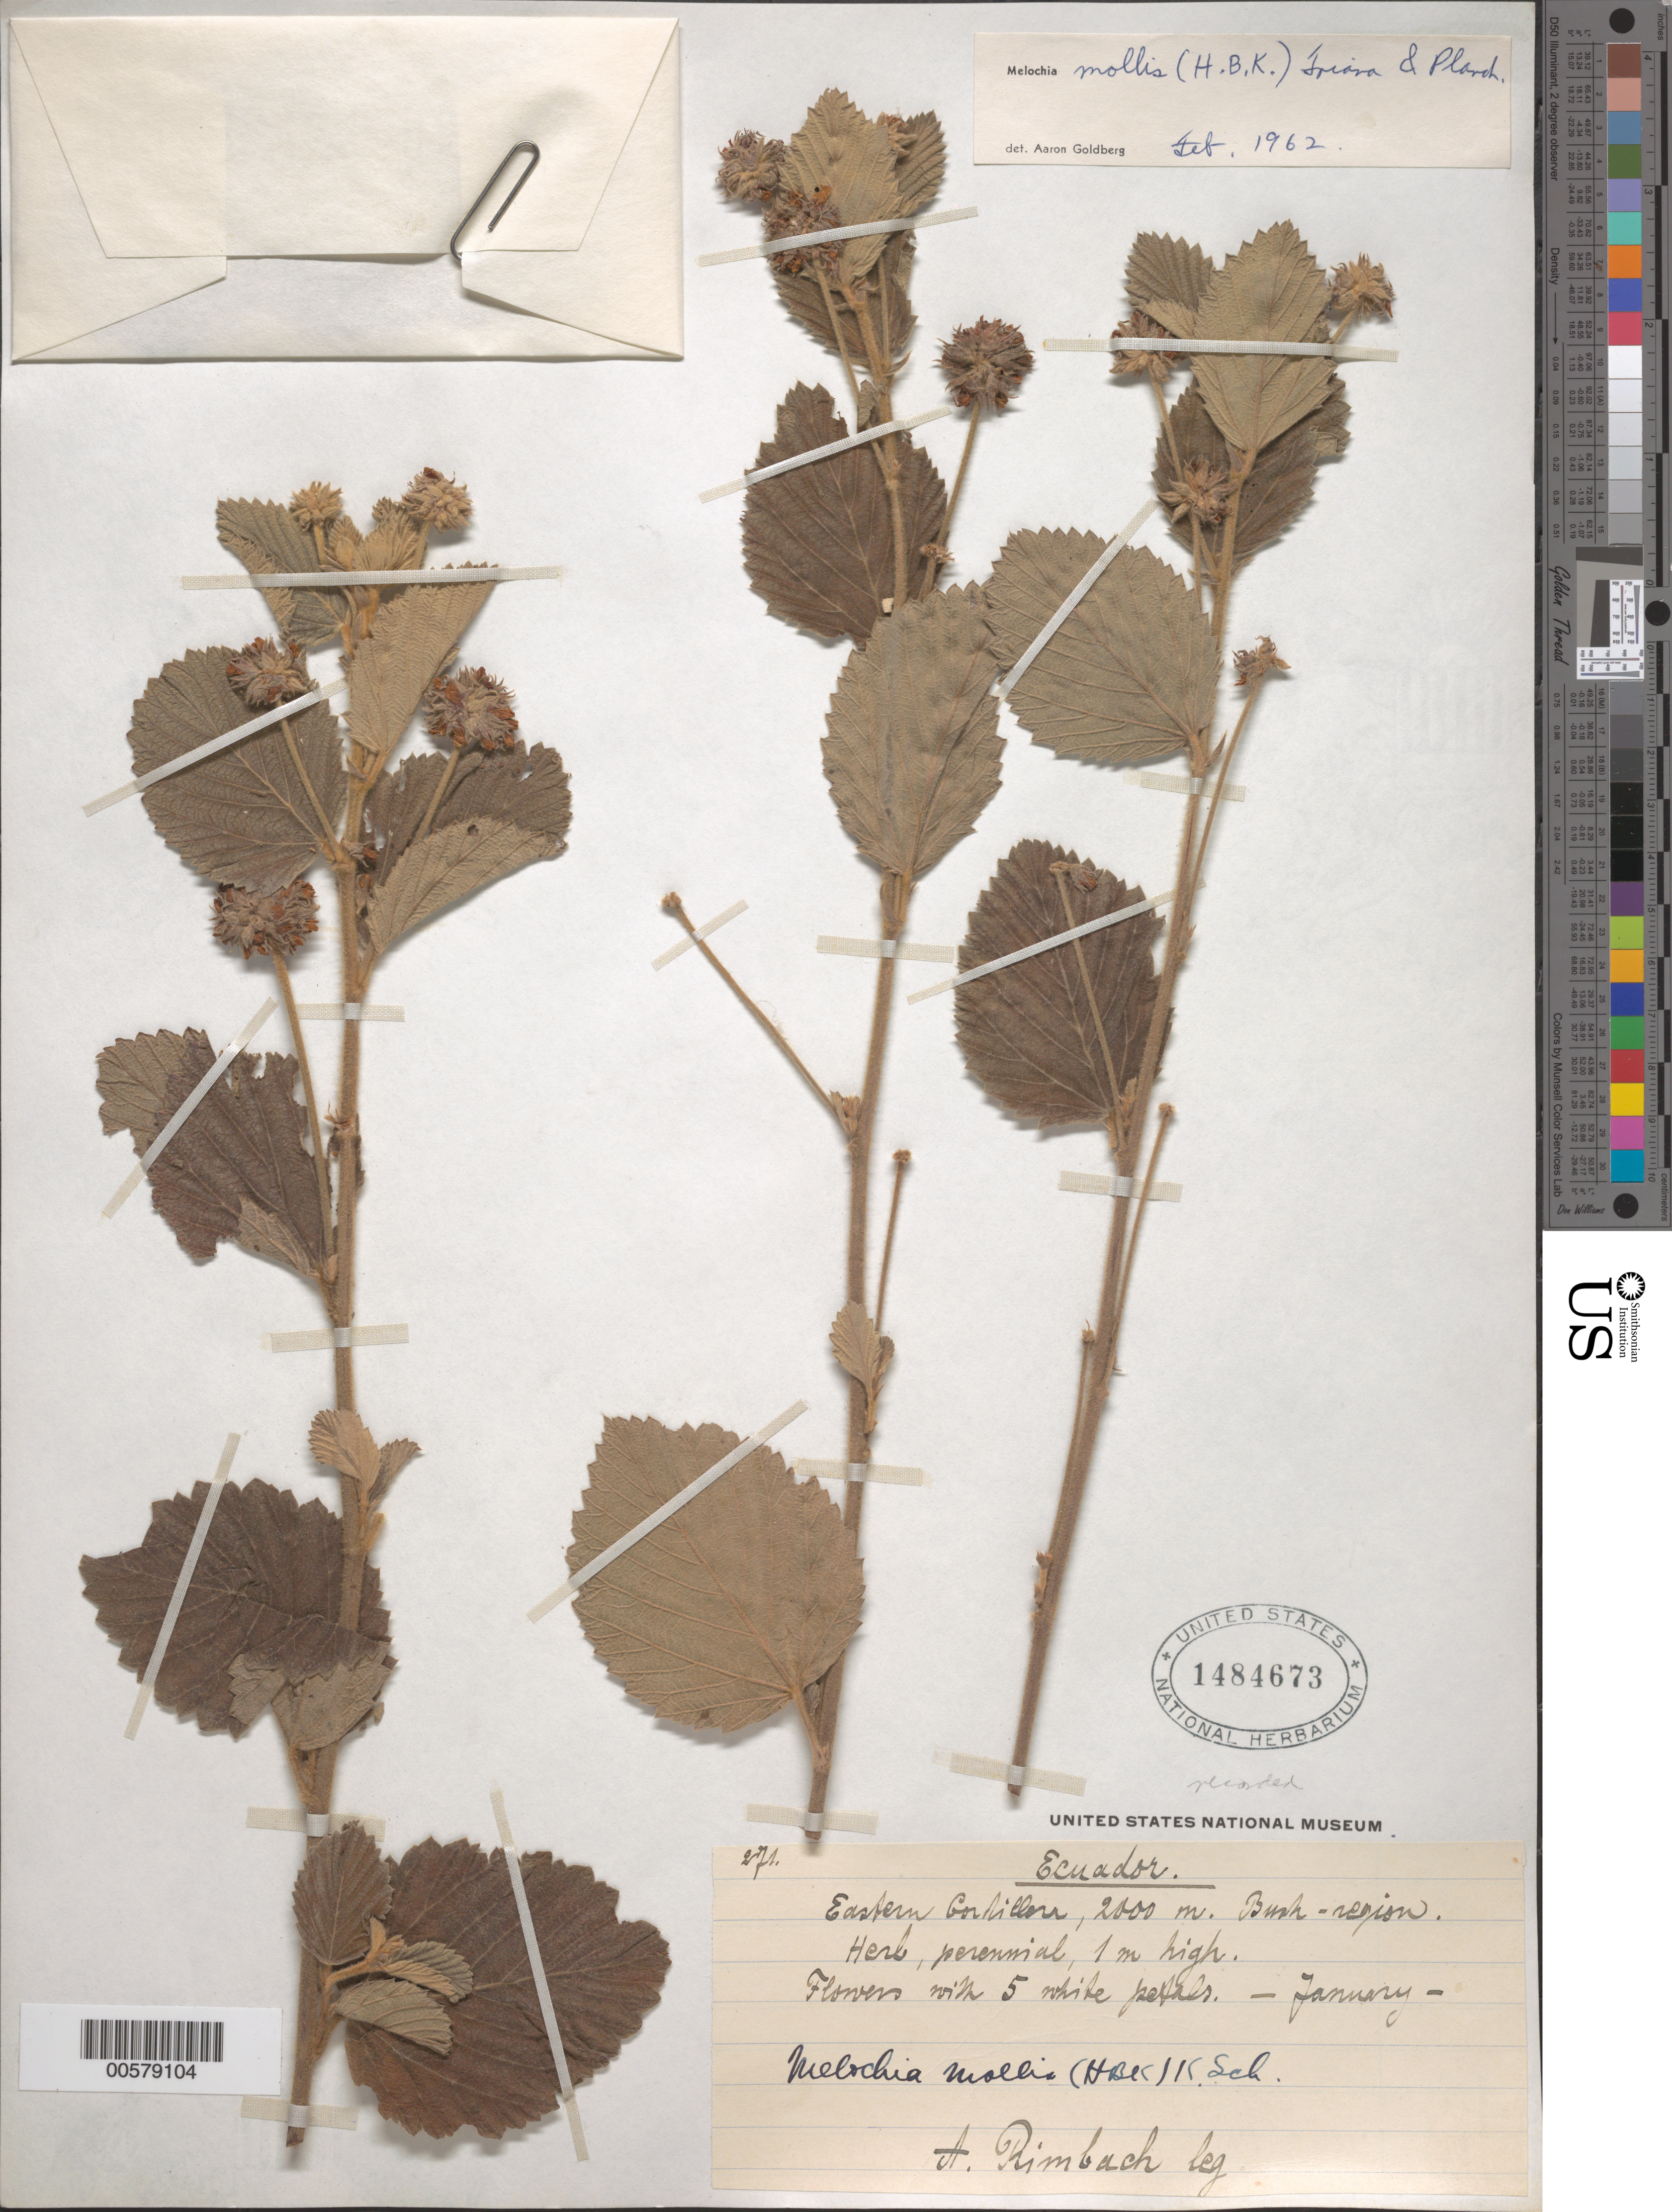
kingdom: Plantae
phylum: Tracheophyta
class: Magnoliopsida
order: Malvales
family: Malvaceae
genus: Melochia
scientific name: Melochia mollis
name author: (Kunth) Triana & Planch.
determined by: Goldberg, Aaron, (US), NMNH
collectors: A. Rimbach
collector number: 271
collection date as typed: Jan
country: Ecuador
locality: Eastern Cordillera, Bush-region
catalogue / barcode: US 1484673